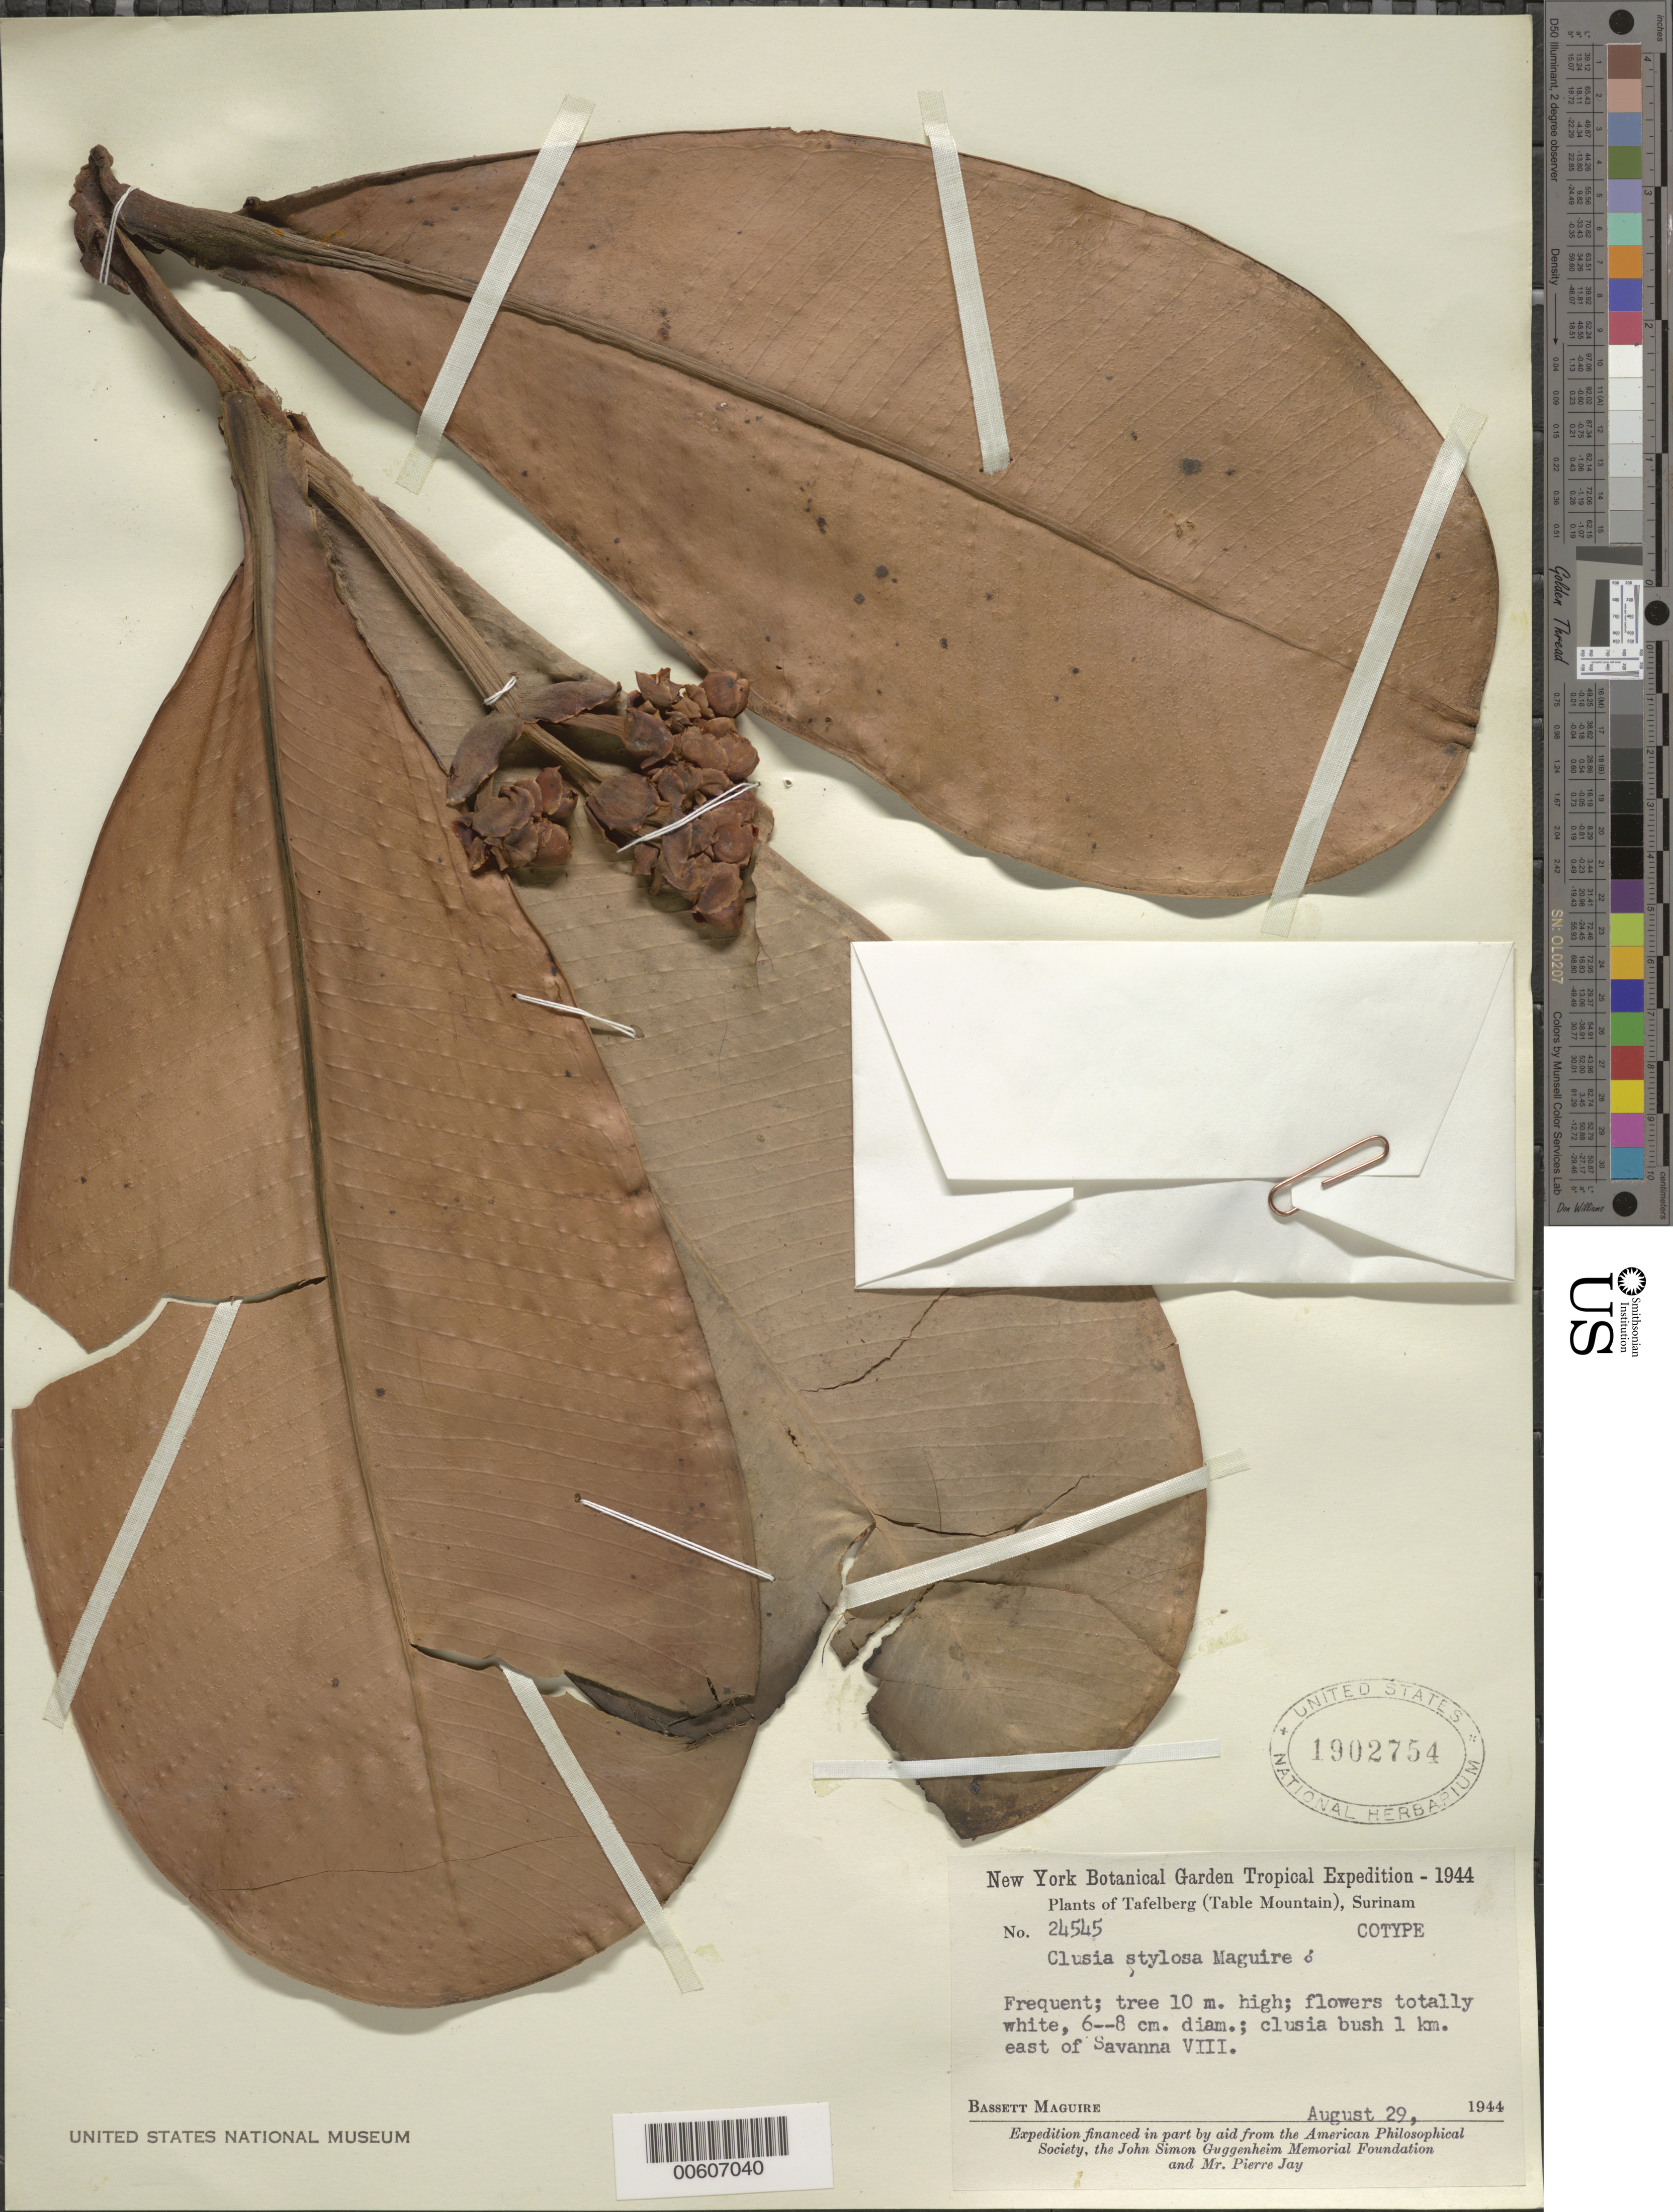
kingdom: Plantae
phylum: Tracheophyta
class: Magnoliopsida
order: Malpighiales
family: Clusiaceae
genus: Clusia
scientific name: Clusia stylosa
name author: Maguire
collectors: B. Maguire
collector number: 24545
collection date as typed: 29-Aug-44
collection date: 1944-08-29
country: Suriname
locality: Tafelberg (Table Mountain), Savanna VIII, 1 km E of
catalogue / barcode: US 1902754